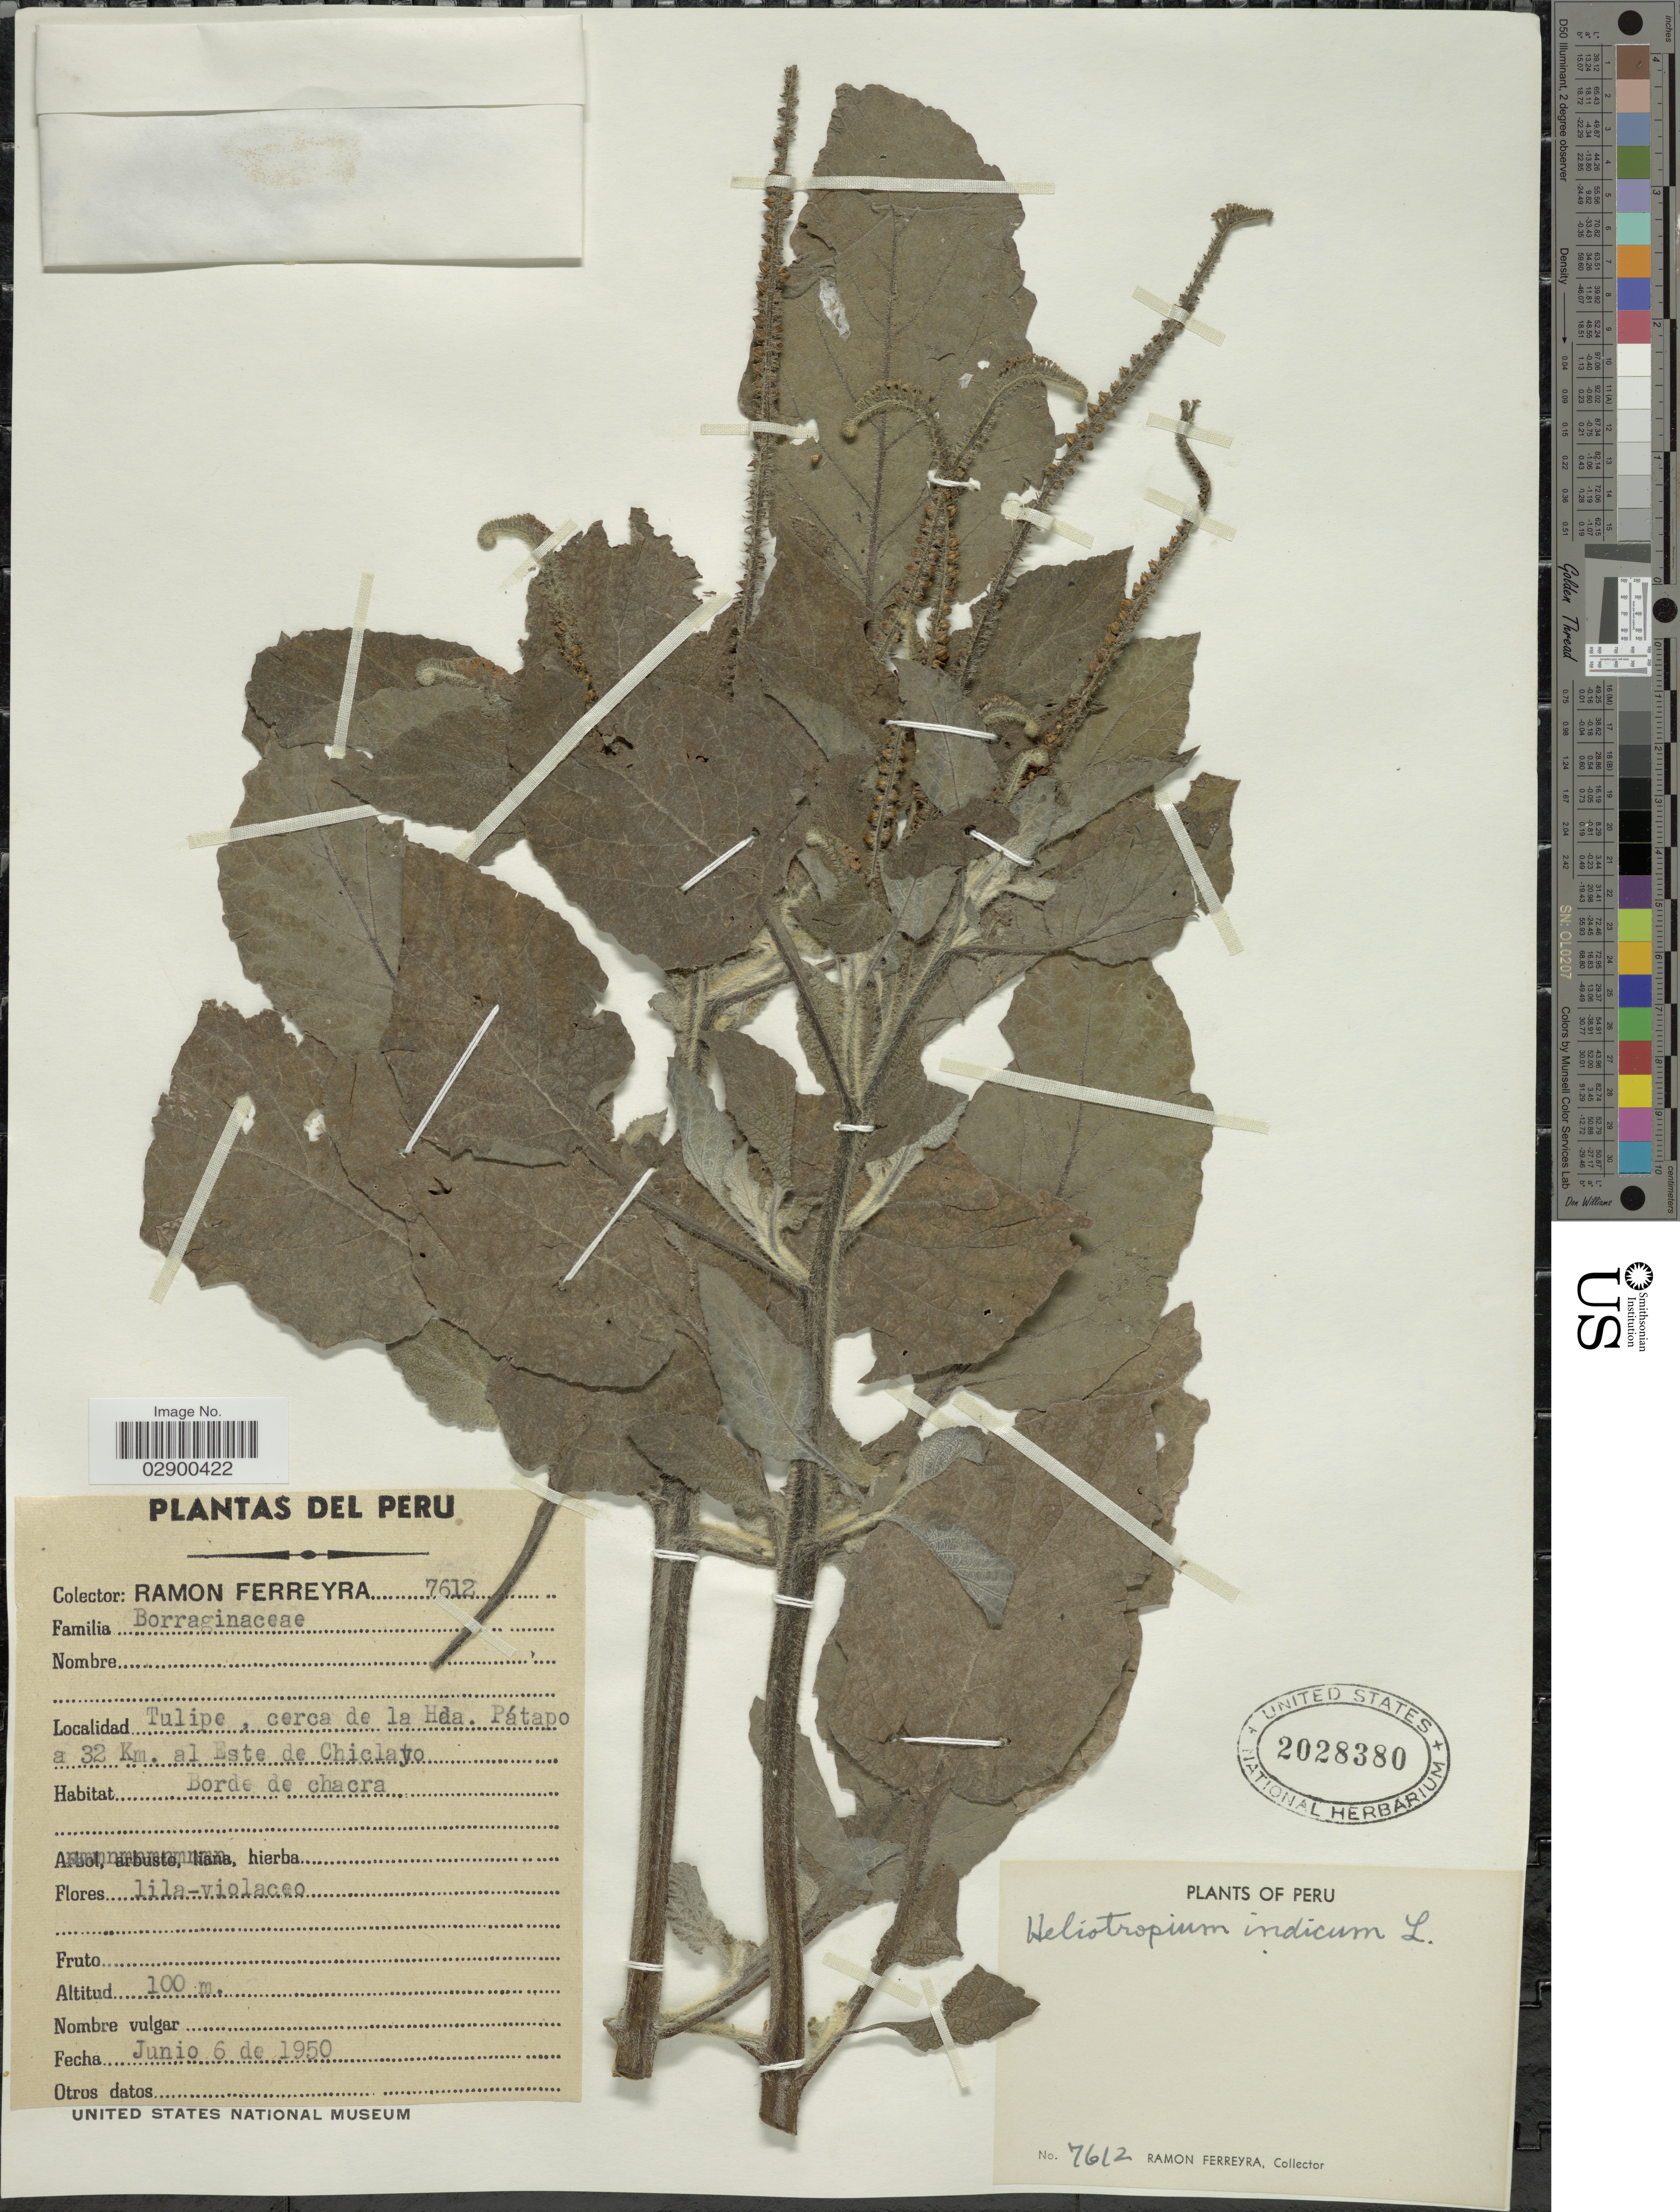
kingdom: Plantae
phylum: Tracheophyta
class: Magnoliopsida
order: Boraginales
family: Heliotropiaceae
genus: Heliotropium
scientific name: Heliotropium indicum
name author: L.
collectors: R. A. Ferreyra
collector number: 7612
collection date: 1950-06-06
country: Peru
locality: Tulipe, cerca de la Hda. Pátapo a 32 Km. al Este de Chiclayo.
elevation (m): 100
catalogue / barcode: US 2028380